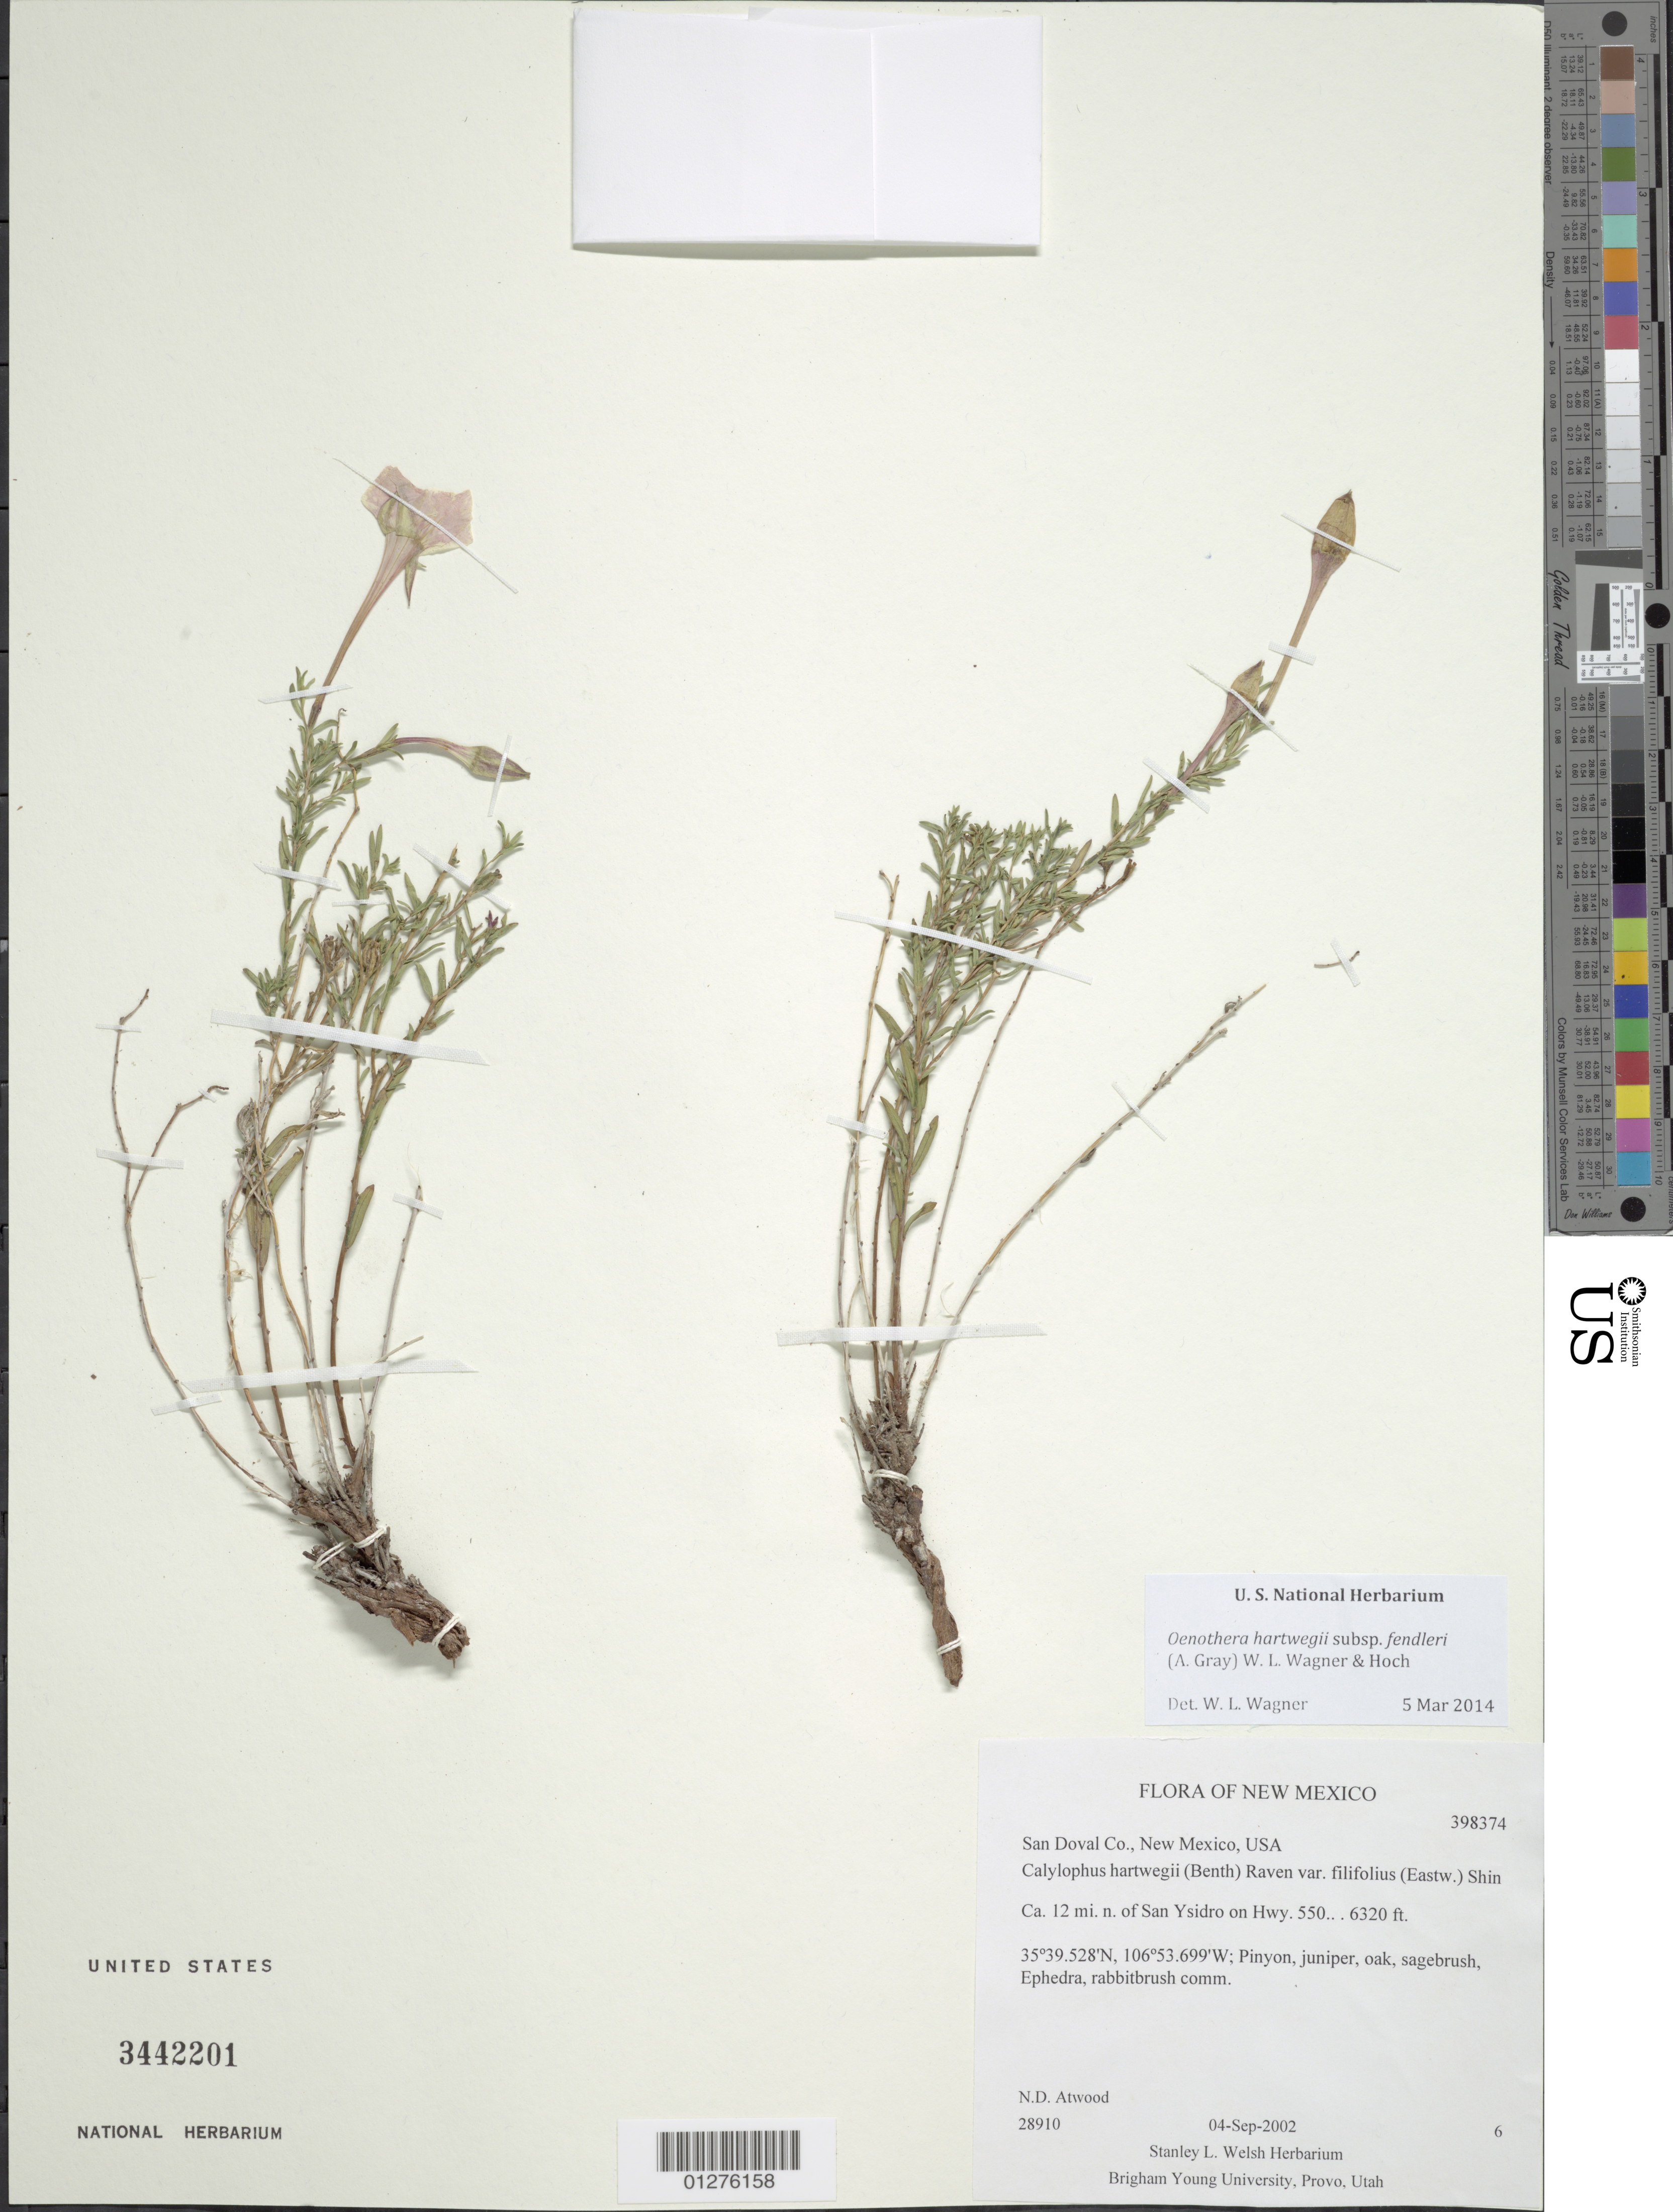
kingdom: Plantae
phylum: Tracheophyta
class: Magnoliopsida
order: Myrtales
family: Onagraceae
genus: Oenothera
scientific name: Oenothera hartwegii subsp. fendleri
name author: (A. Gray) W.L. Wagner & Hoch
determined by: Wagner, W. L., (BOT), Smithsonian Institution - National Museum of Natural History (UNITED STATES)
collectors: N. Atwood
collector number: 28910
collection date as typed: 4 Sep 2002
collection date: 2002-09-04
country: United States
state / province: New Mexico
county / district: San Doval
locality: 12 mi N of San Ysidro on Hwy 550.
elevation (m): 1926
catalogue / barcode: US 3442201